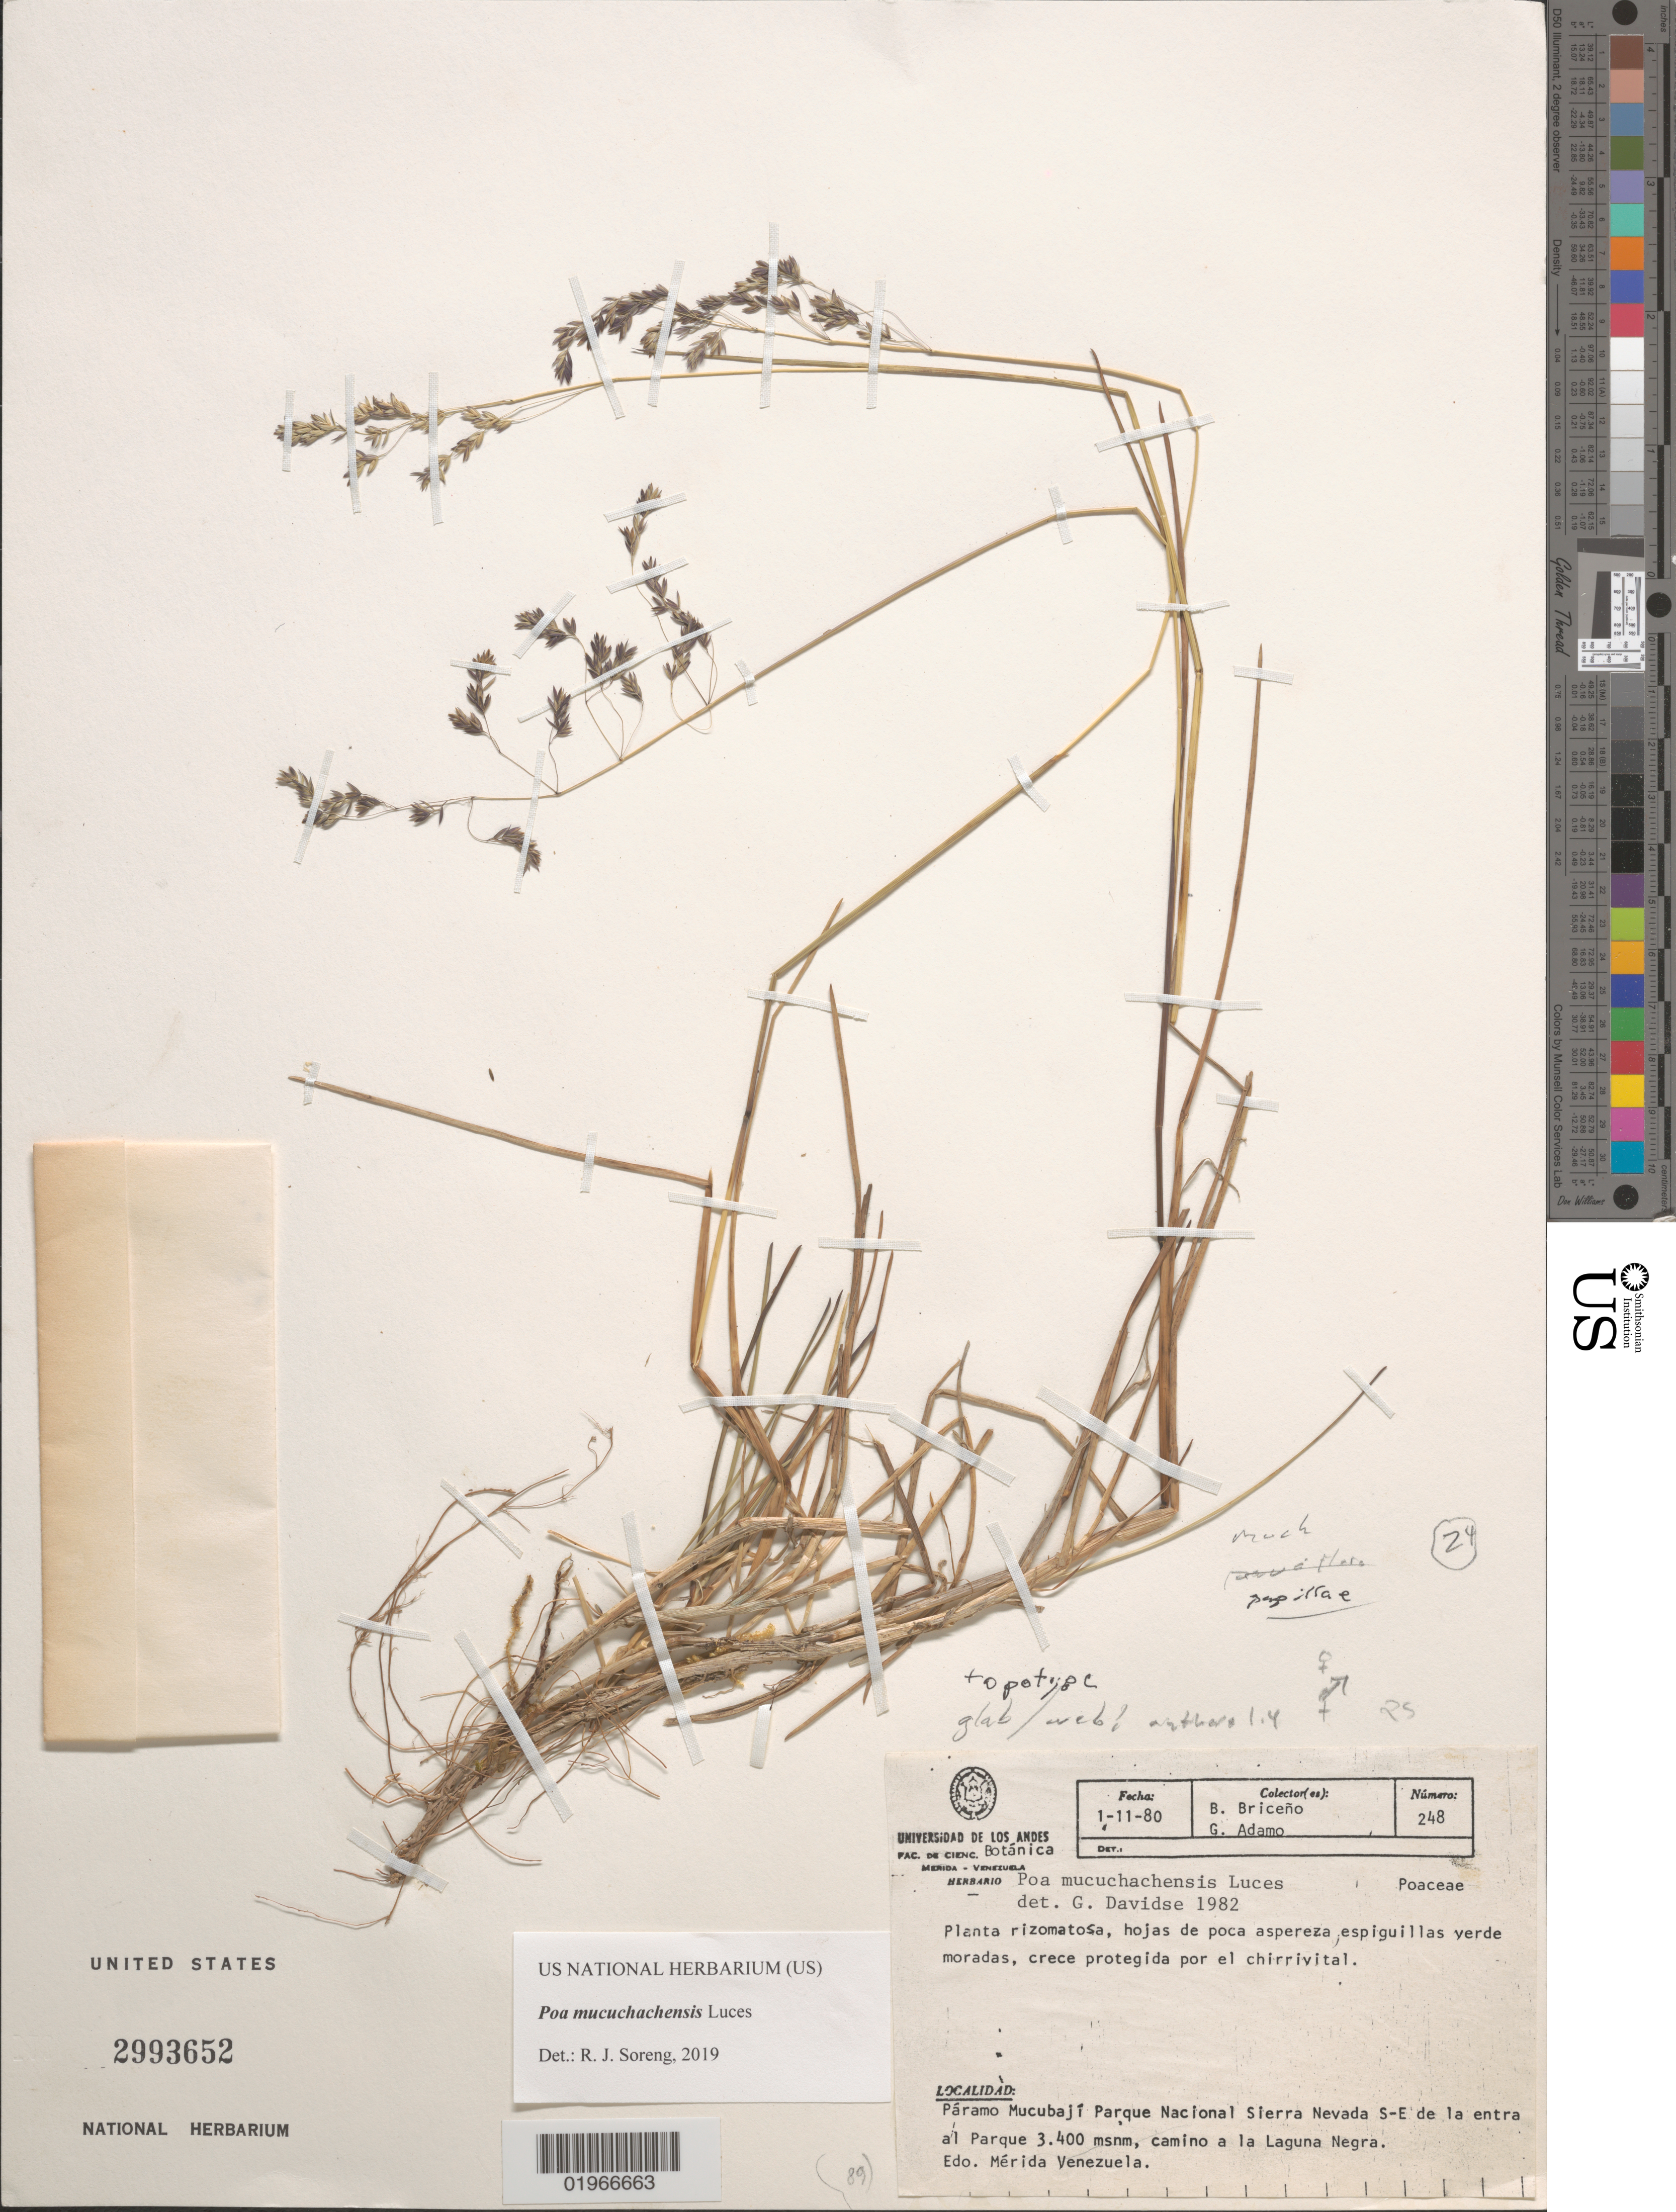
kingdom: Plantae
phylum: Tracheophyta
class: Liliopsida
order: Poales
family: Poaceae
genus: Poa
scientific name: Poa mucuchachensis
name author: Luces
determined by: Soreng, Robert J., Research Associate (BOT), Smithsonian Institution - National Museum of Natural History (UNITED STATES)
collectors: B. Briceño & G. Adamo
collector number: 248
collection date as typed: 1-11-80 (format for Spanishl: day/month/year)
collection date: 1980-11-01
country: Venezuela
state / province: Merida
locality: Páramo Mucubají Parque Nacional Sierra Nevada S-E de la entrada al parque, camino a la Laguna Negra.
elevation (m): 3400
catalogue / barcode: US 2993652